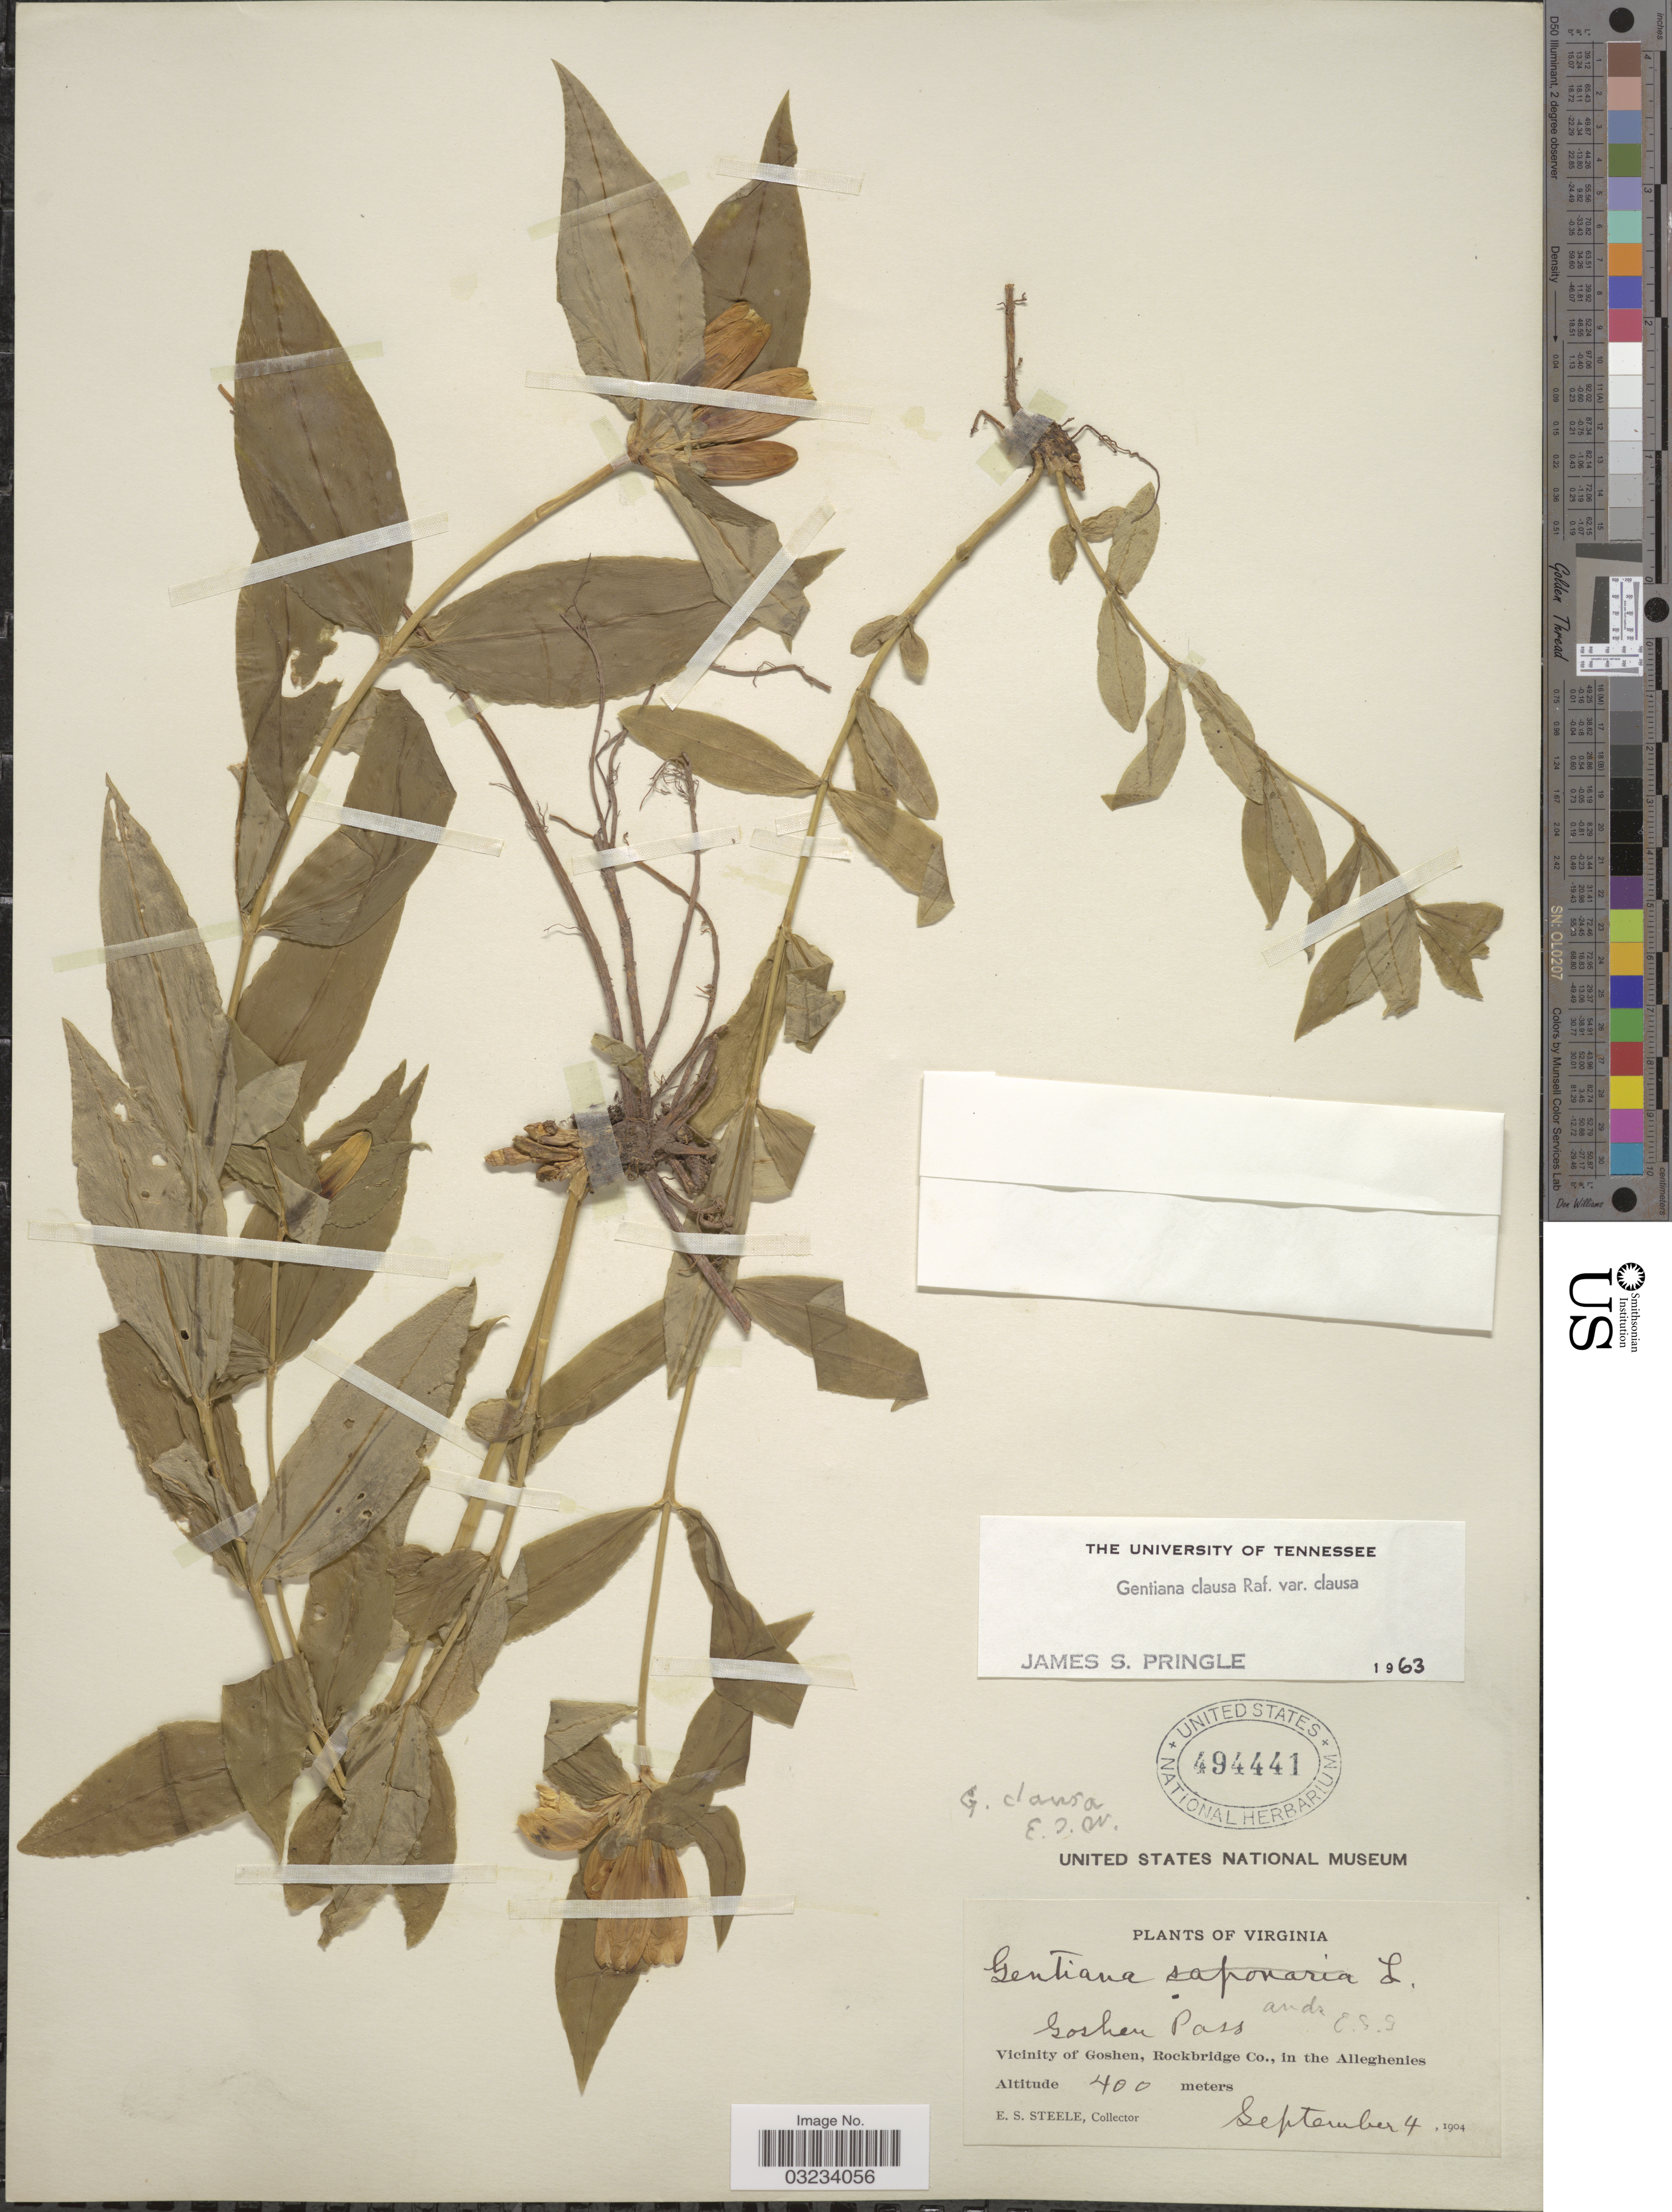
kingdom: Plantae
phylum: Tracheophyta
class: Magnoliopsida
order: Gentianales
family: Gentianaceae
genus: Gentiana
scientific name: Gentiana clausa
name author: Raf.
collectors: E. Steele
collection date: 1904-09-04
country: United States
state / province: Virginia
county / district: Rockbridge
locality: Goshen Pass, Vicinity of Goshen, in the Alleghenies.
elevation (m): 400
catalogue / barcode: US 494441